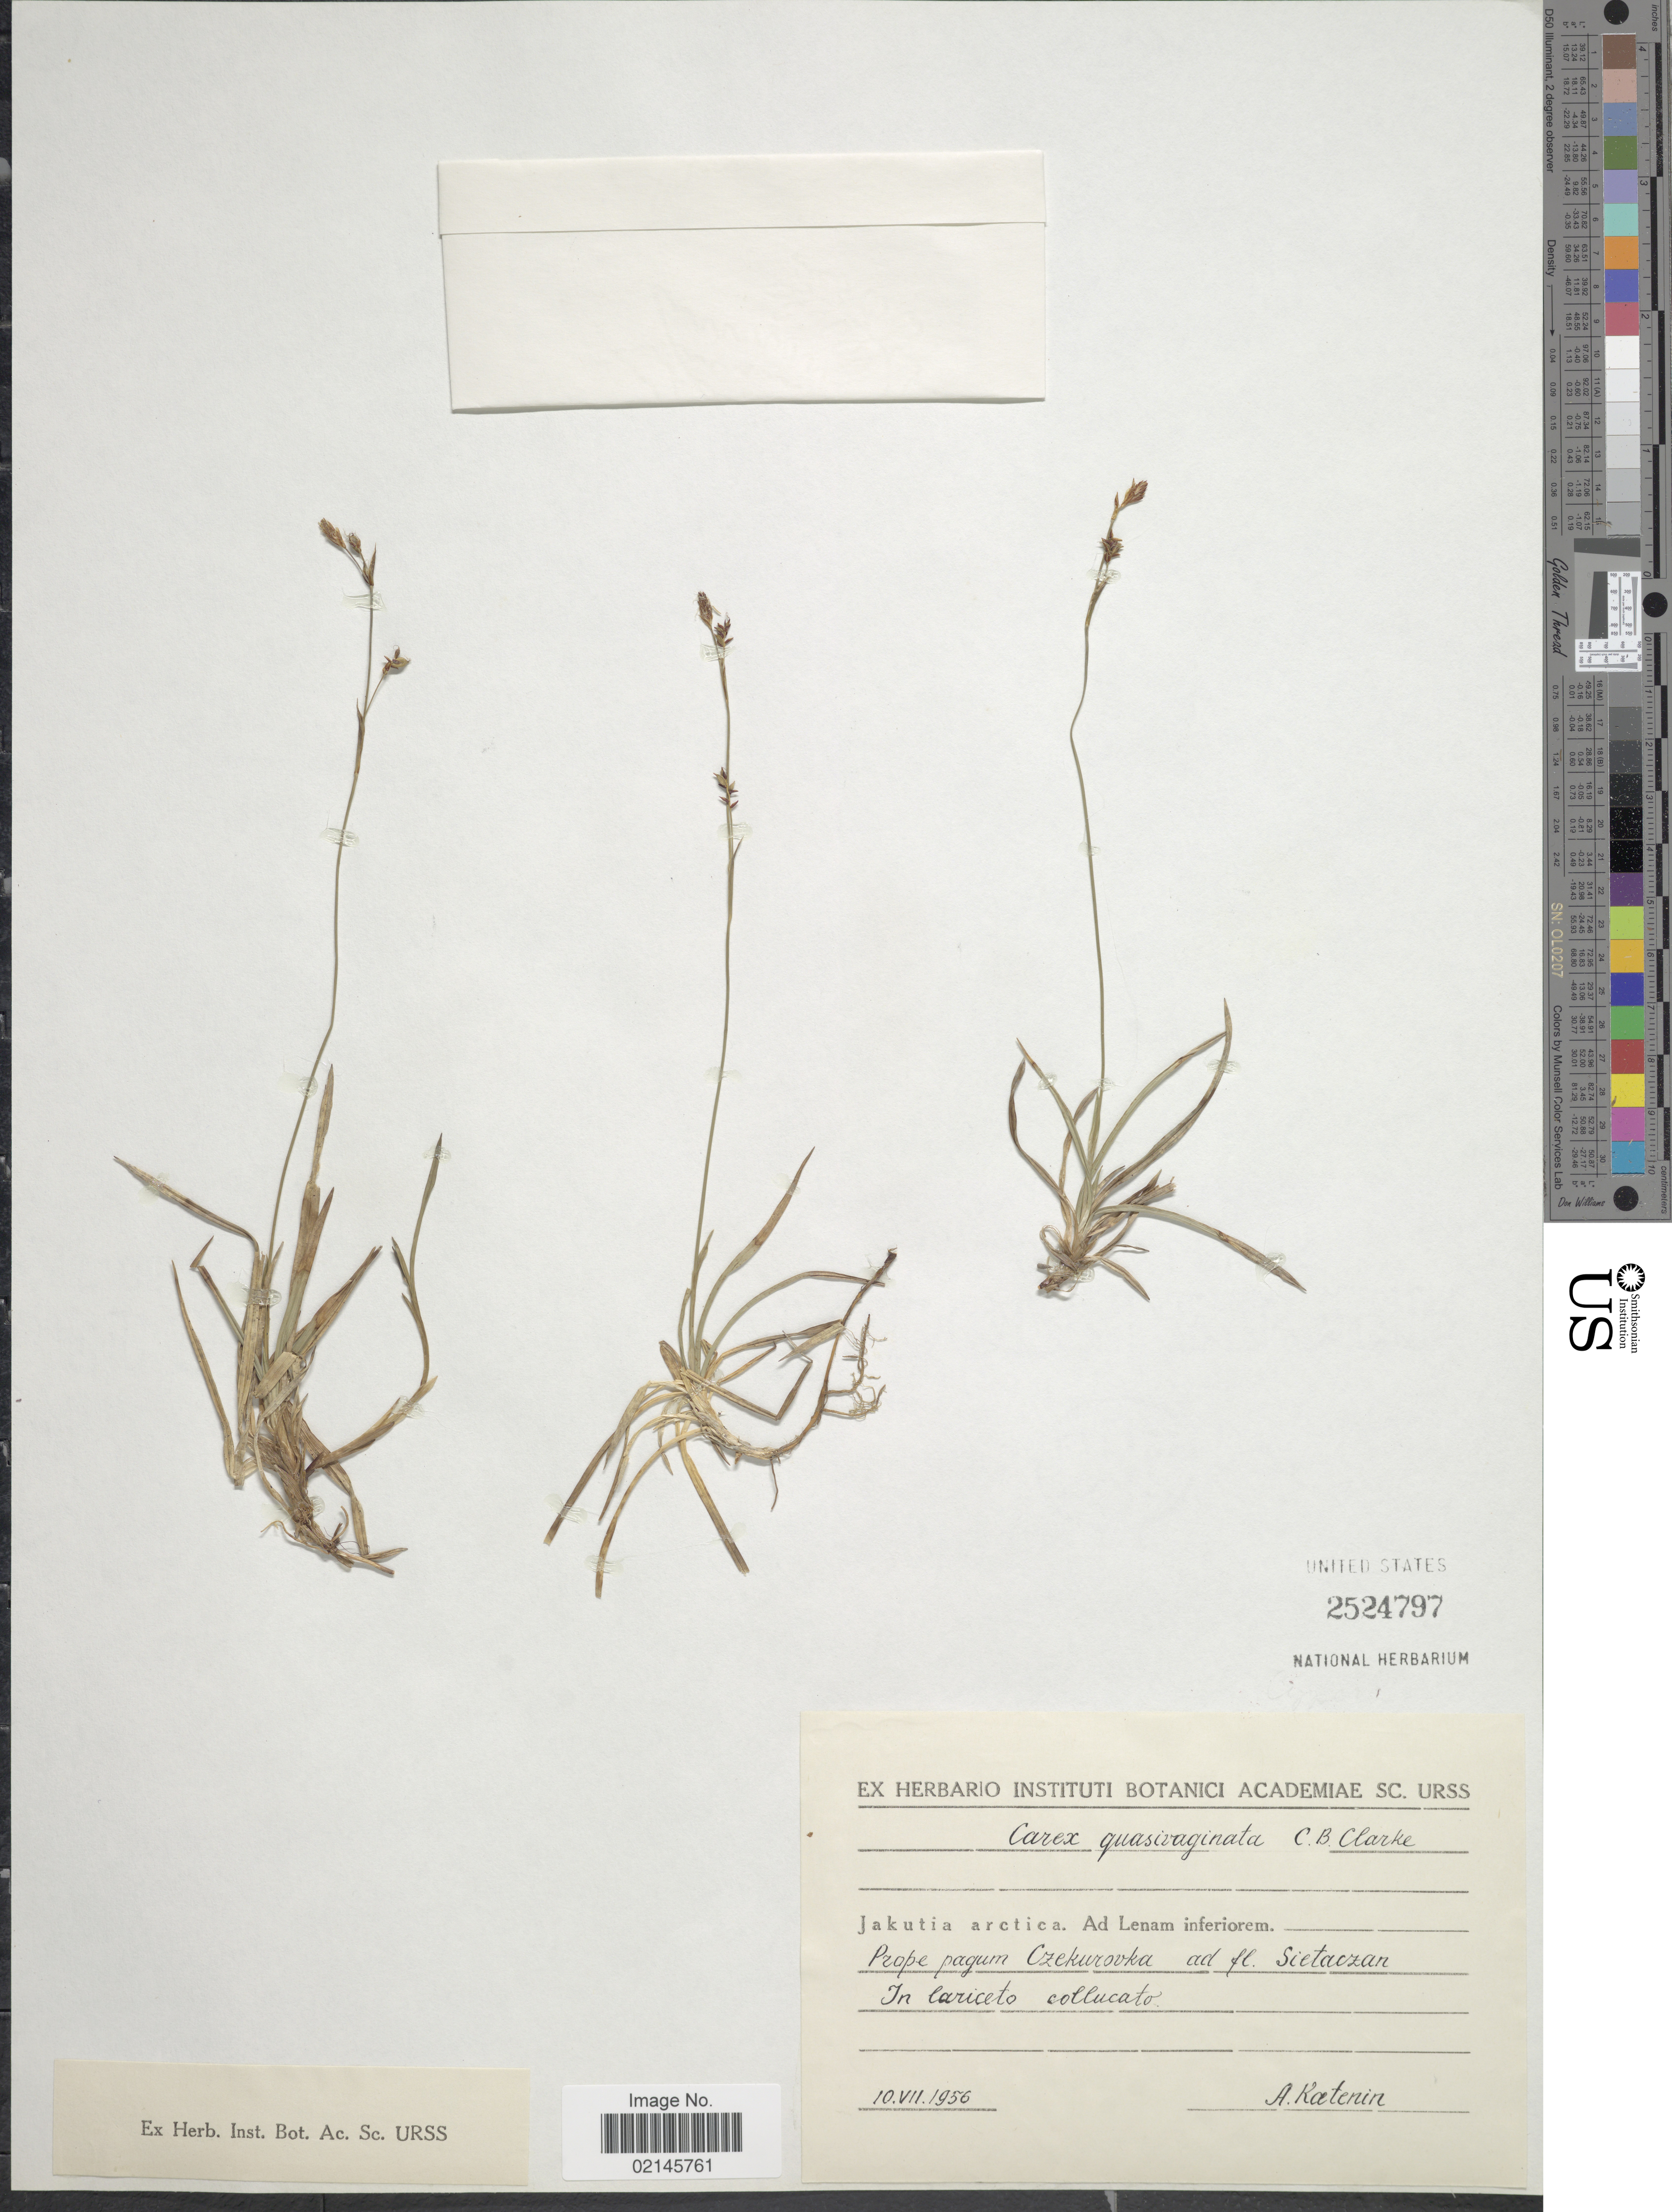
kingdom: Plantae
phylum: Tracheophyta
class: Liliopsida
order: Poales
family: Cyperaceae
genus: Carex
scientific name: Carex quasivaginata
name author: C.B. Clarke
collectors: A. Katenin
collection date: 1956-07-10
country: Russian Federation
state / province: Sakha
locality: Jakutia arctica ad Lenam inferiorem, prope pagum Czekuorvka ad fl. Sietaezan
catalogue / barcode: US 2524797